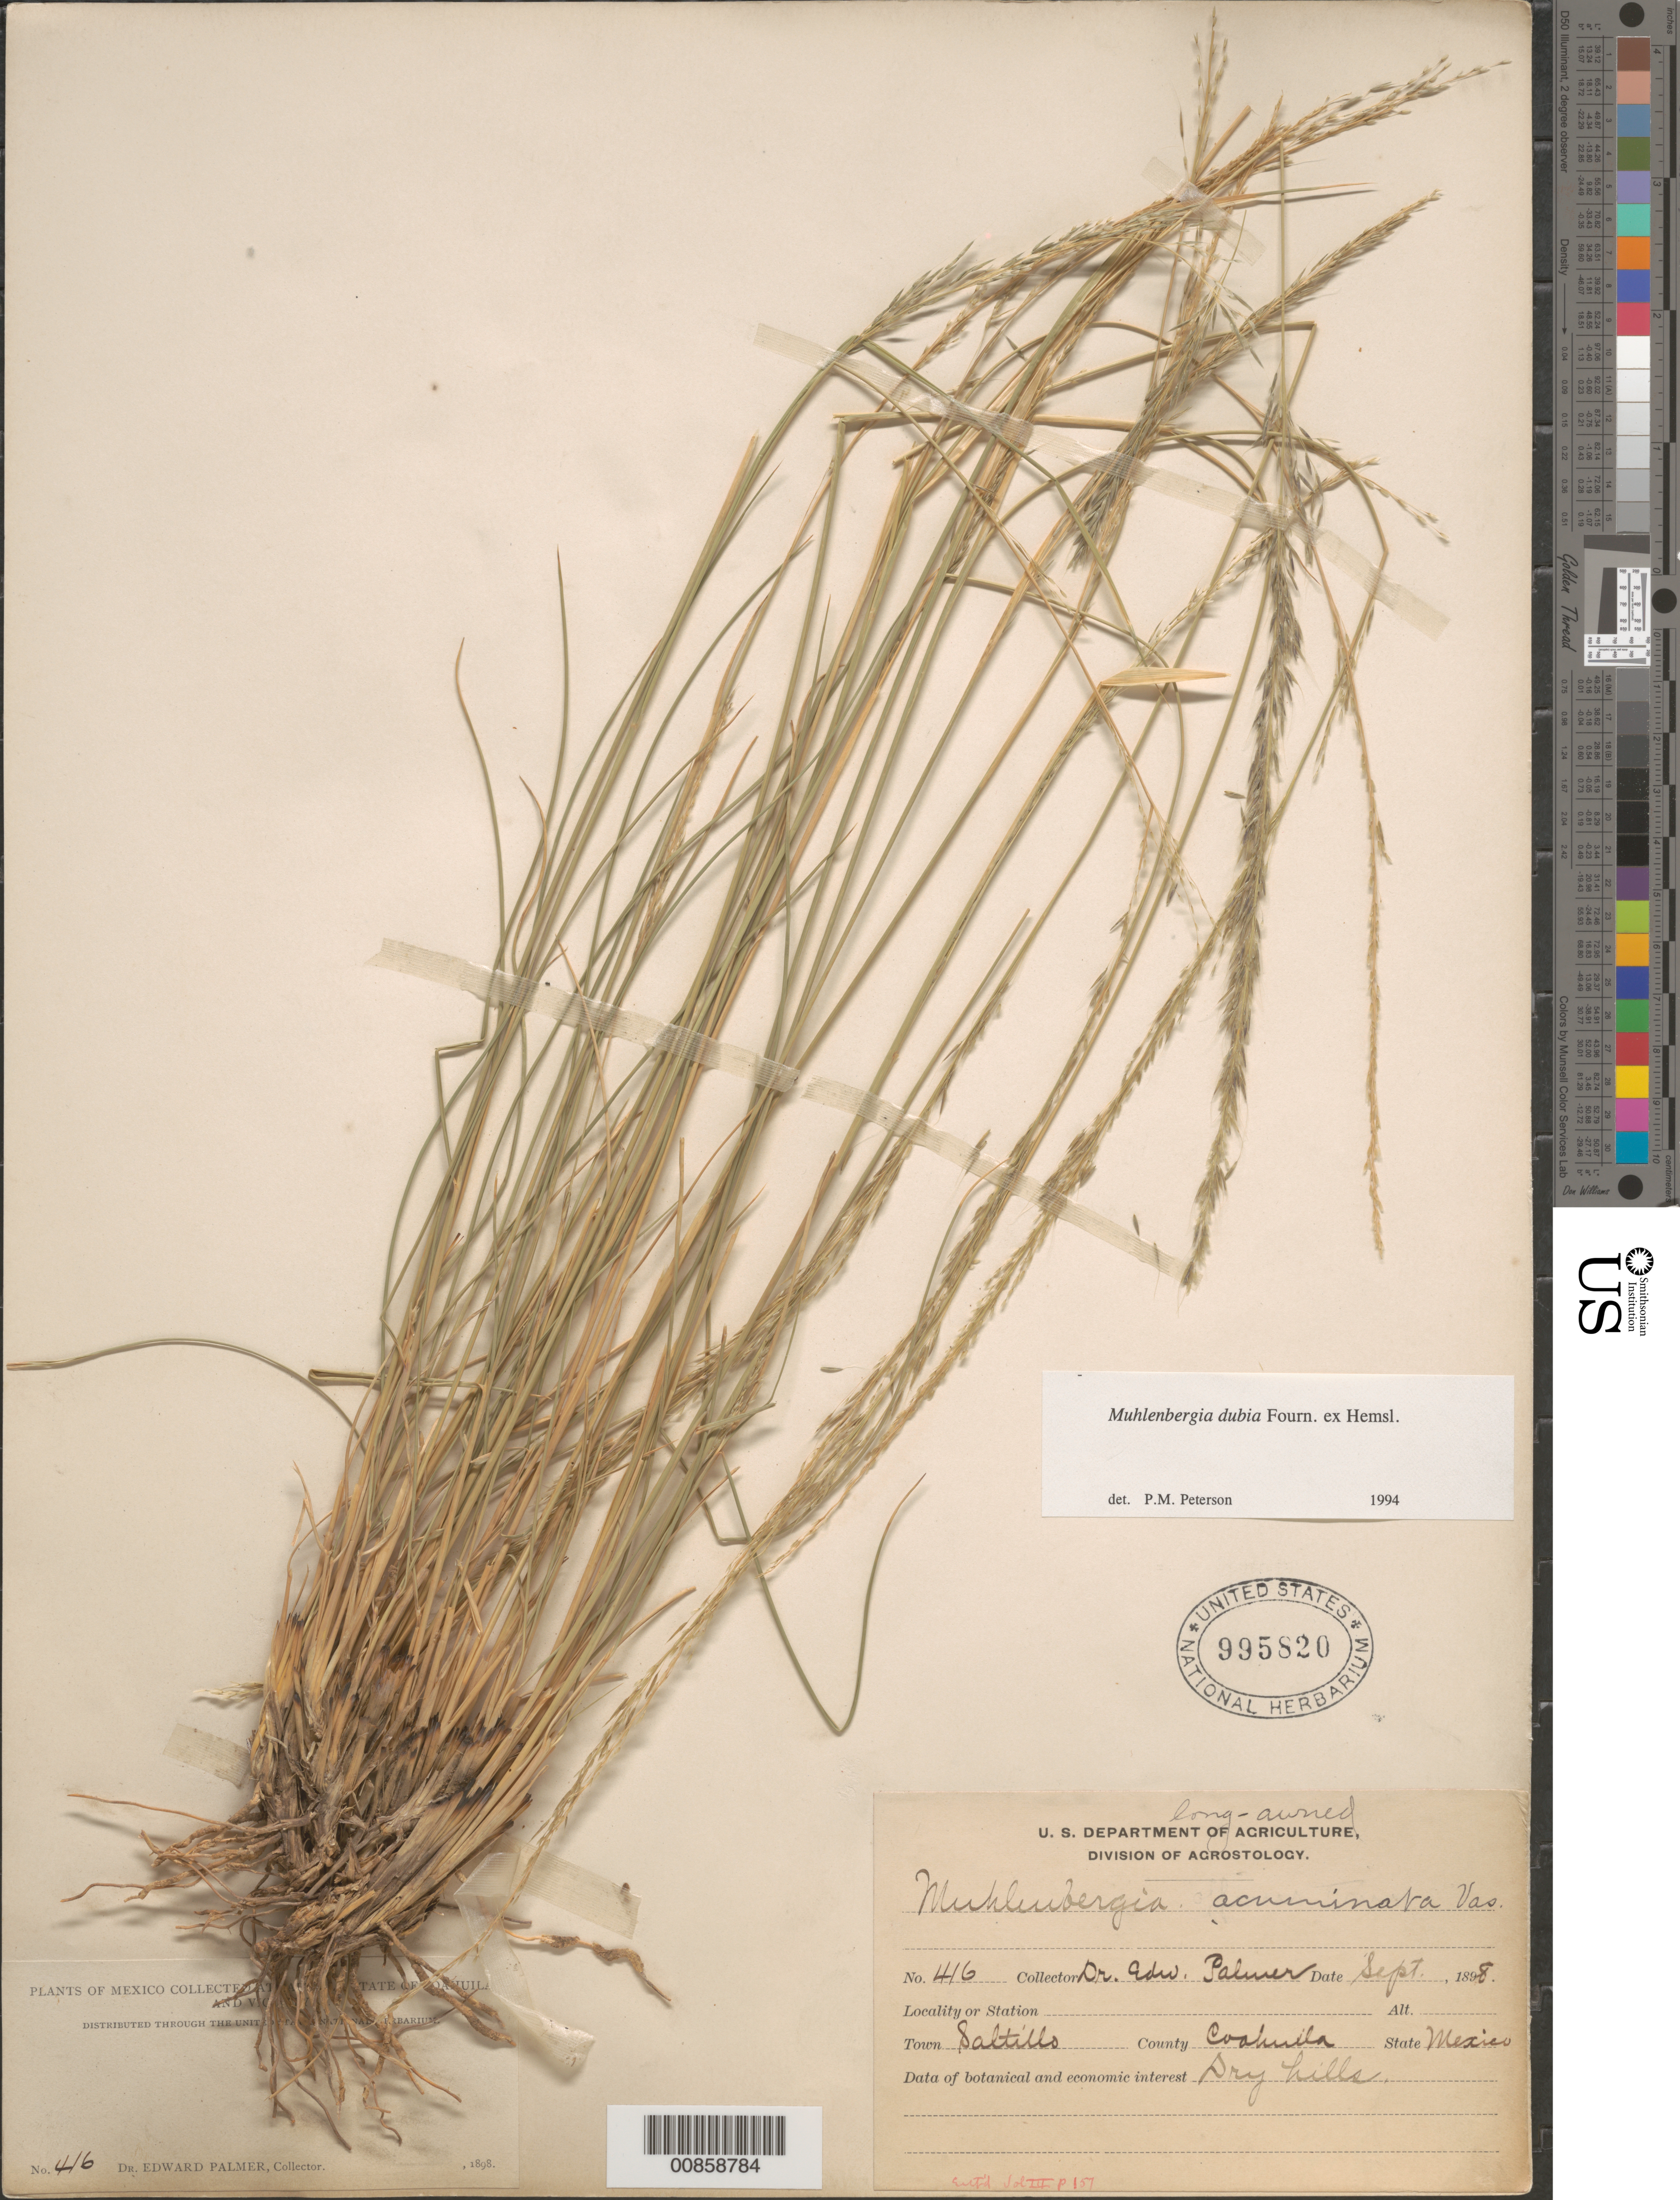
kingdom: Plantae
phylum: Tracheophyta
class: Liliopsida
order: Poales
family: Poaceae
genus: Muhlenbergia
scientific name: Muhlenbergia dubia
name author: E. Fourn.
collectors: E. Palmer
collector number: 416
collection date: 1898-09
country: Mexico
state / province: Coahuila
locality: Town Saltillo.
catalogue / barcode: US 995820